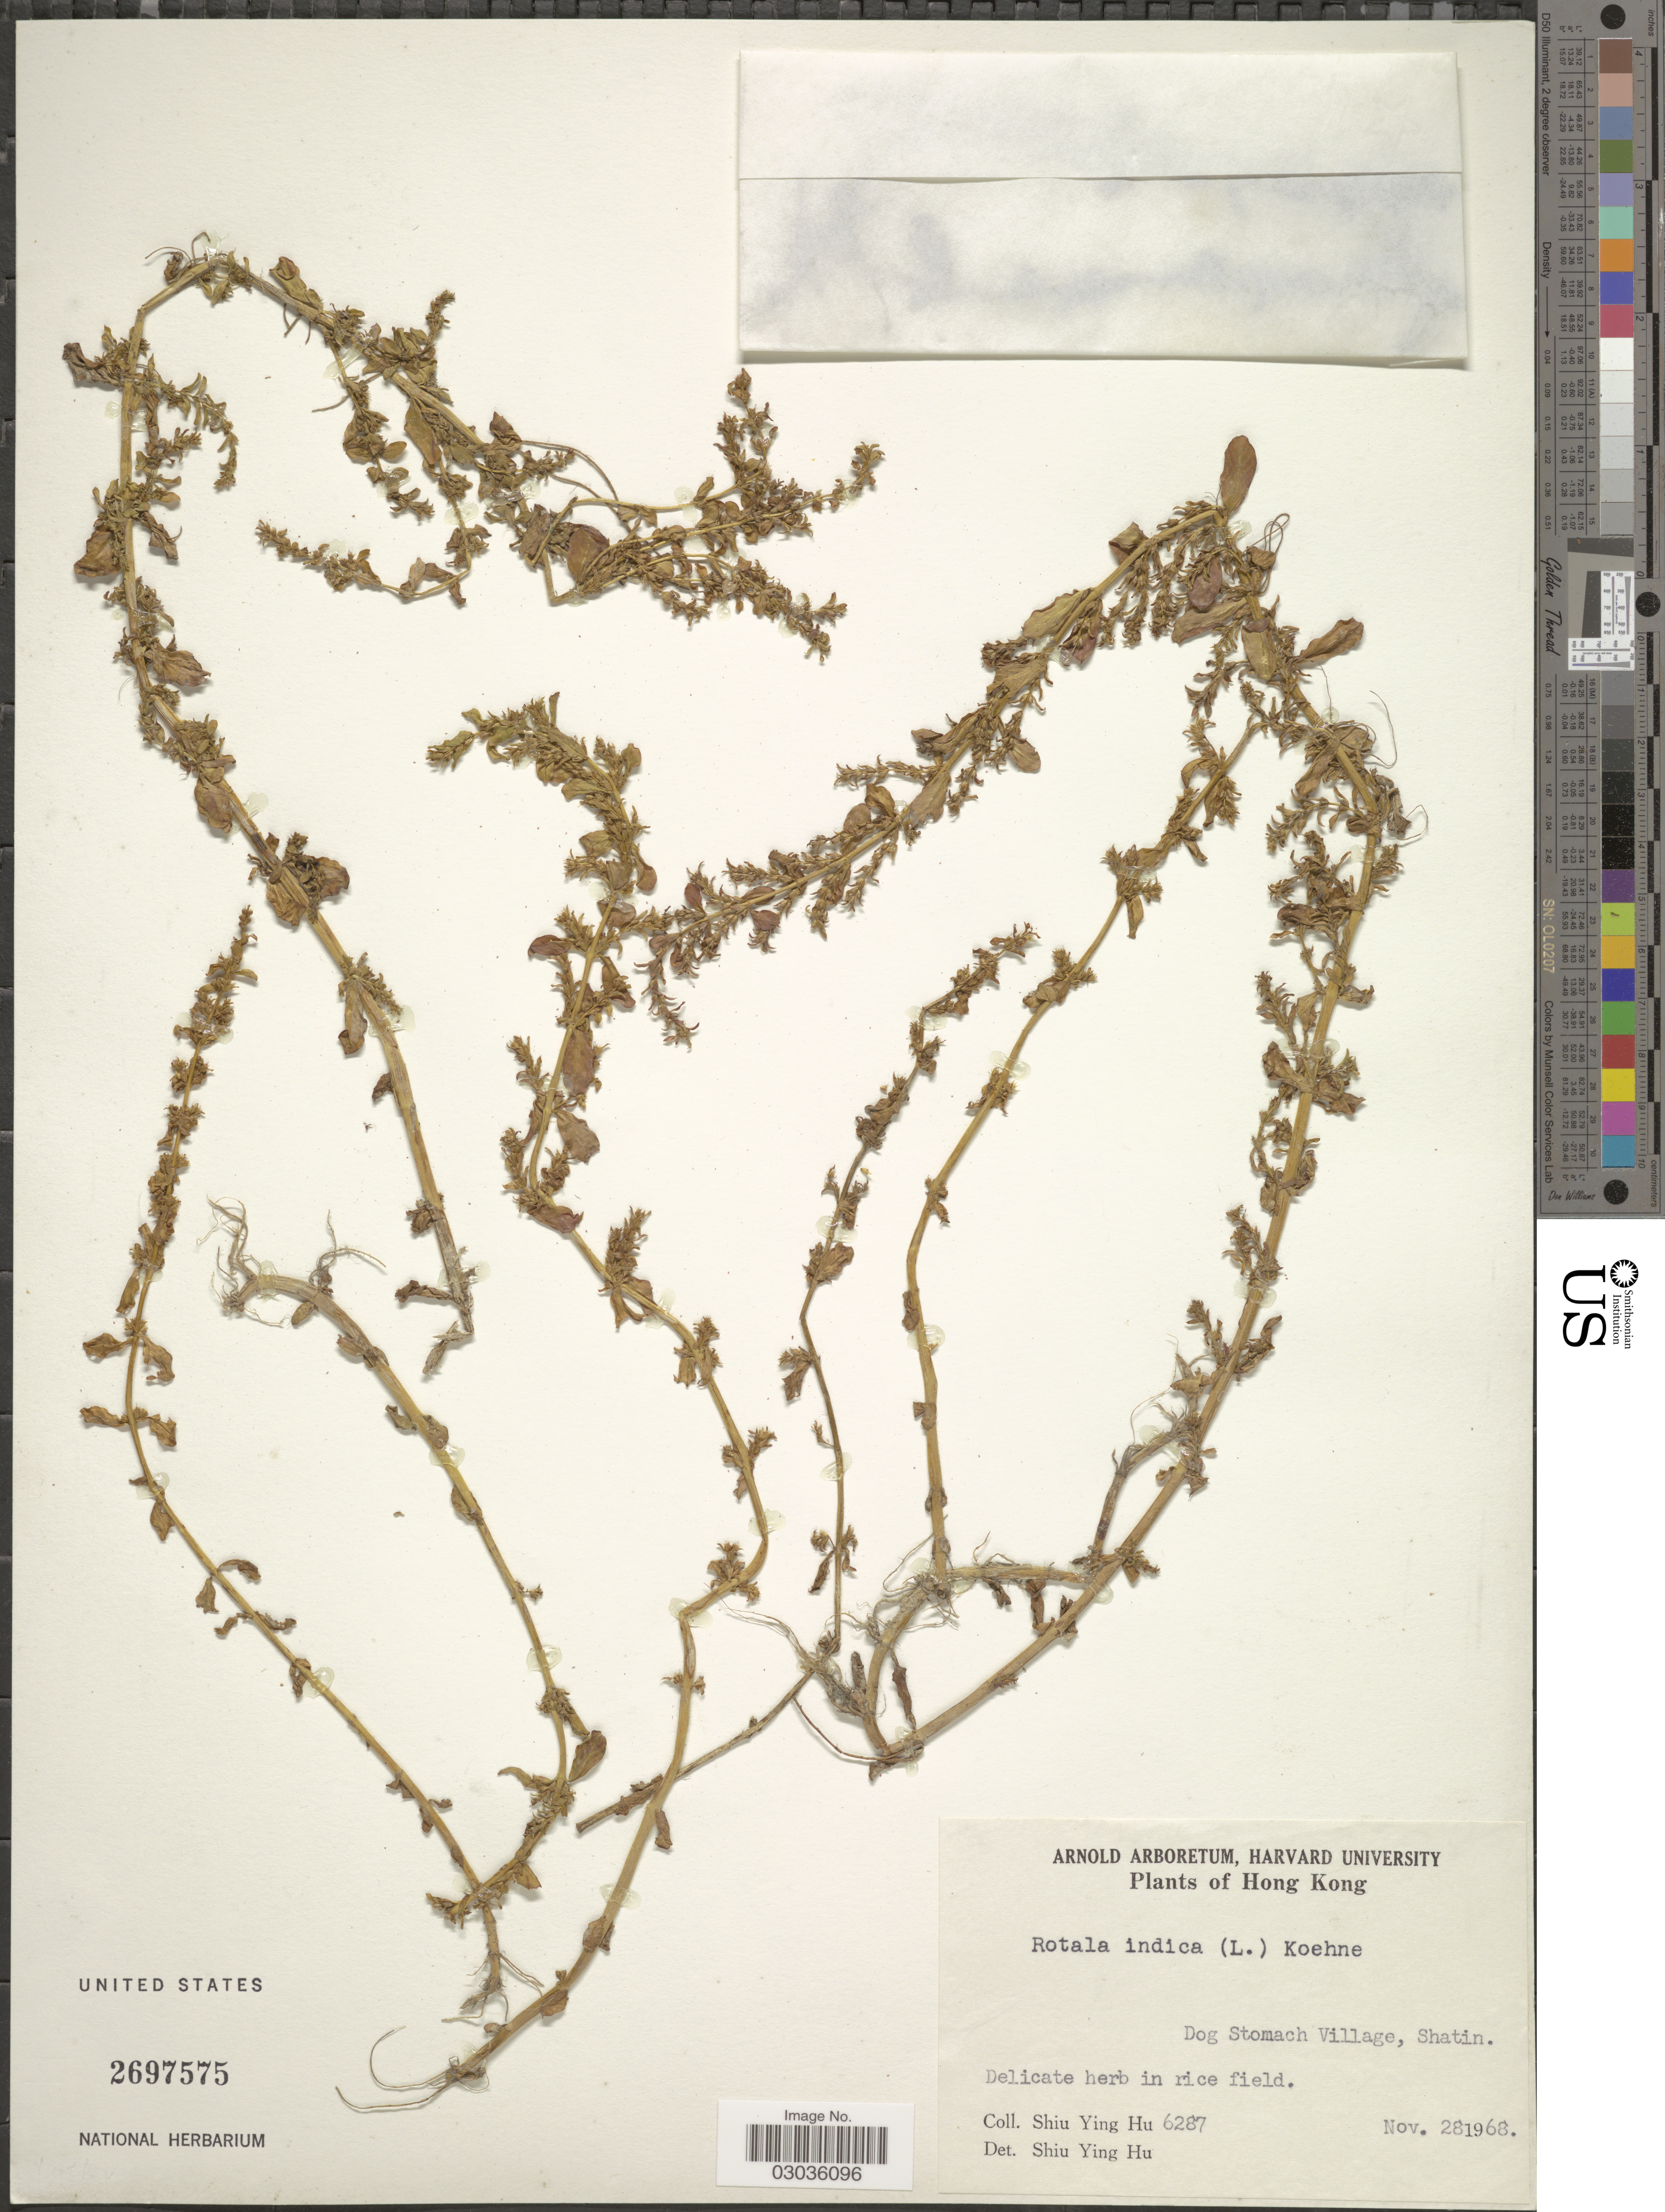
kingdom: Plantae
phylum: Tracheophyta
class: Magnoliopsida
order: Myrtales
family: Lythraceae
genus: Rotala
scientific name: Rotala indica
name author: (L.) Koehne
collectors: S. Y. Hu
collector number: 6287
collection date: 1968-11-28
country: China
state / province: Hong Kong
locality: Dog Stomach Village, Shatin.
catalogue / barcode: US 2697575